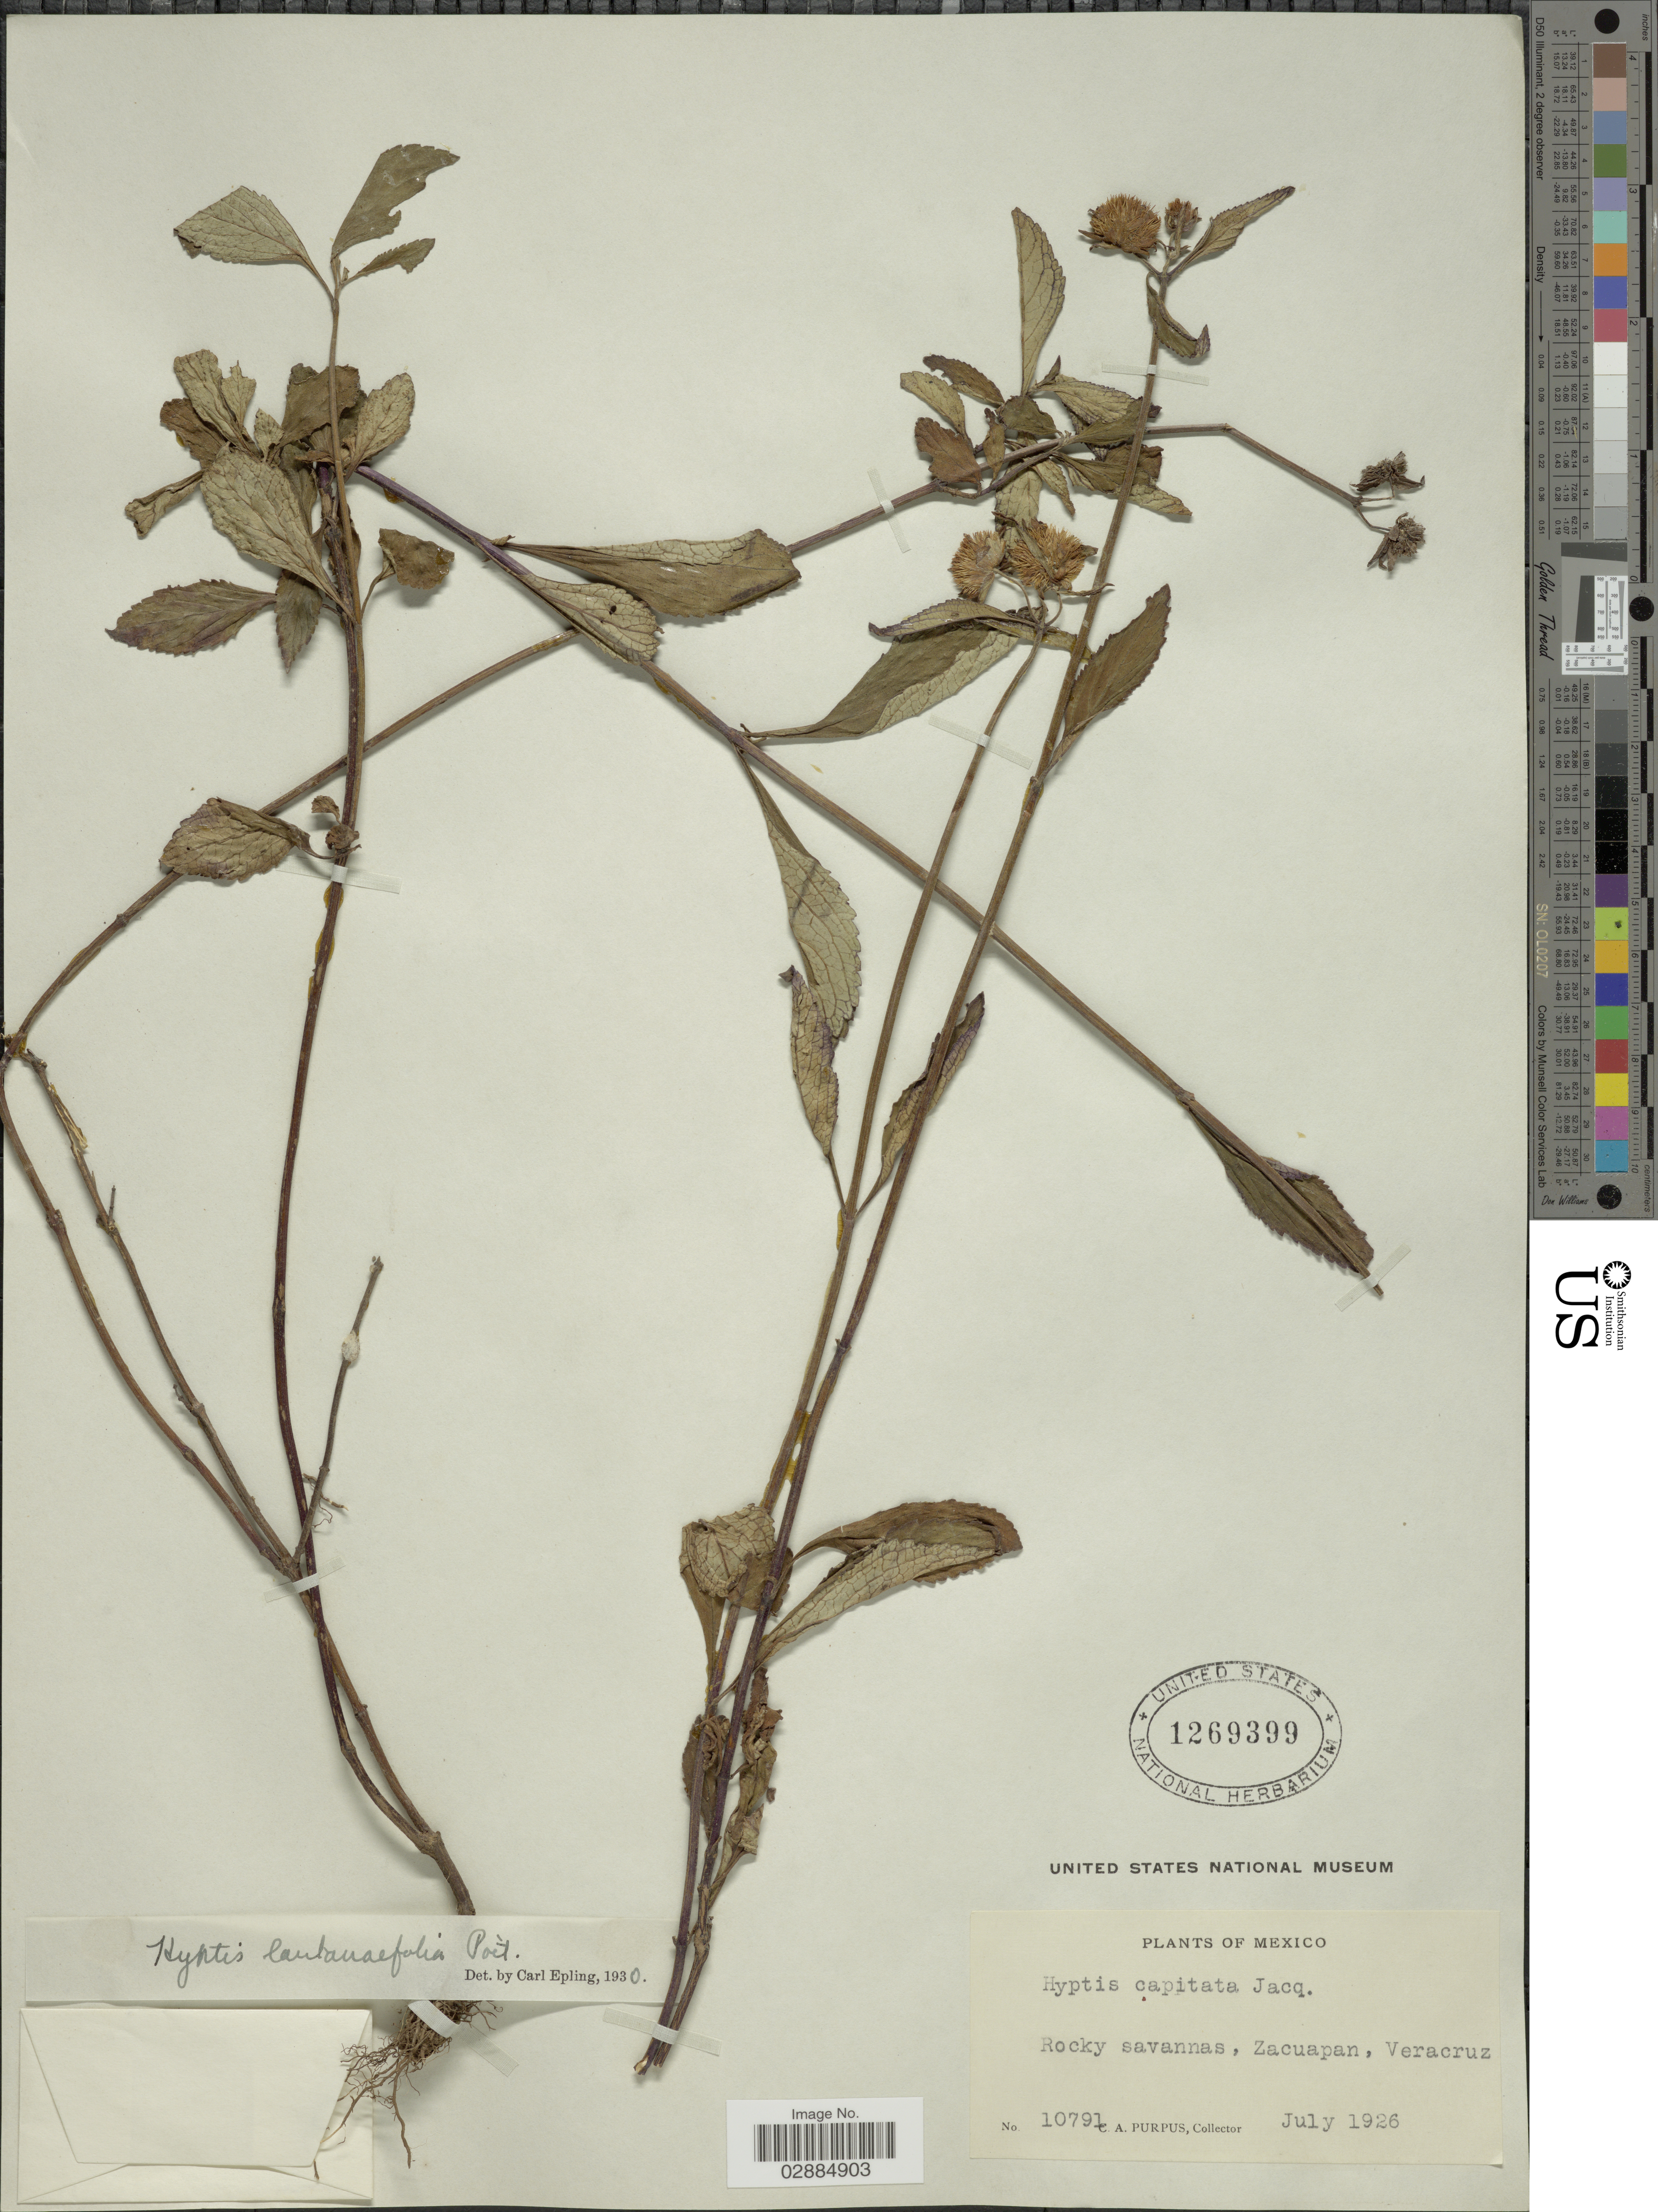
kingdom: Plantae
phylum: Tracheophyta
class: Magnoliopsida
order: Lamiales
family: Lamiaceae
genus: Hyptis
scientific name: Hyptis lantanifolia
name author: Poit.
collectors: C. A. Purpus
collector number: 10791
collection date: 1926-07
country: Mexico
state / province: Veracruz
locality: Rocky savannas, Zacuapan, Veracruz.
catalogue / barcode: US 1269399